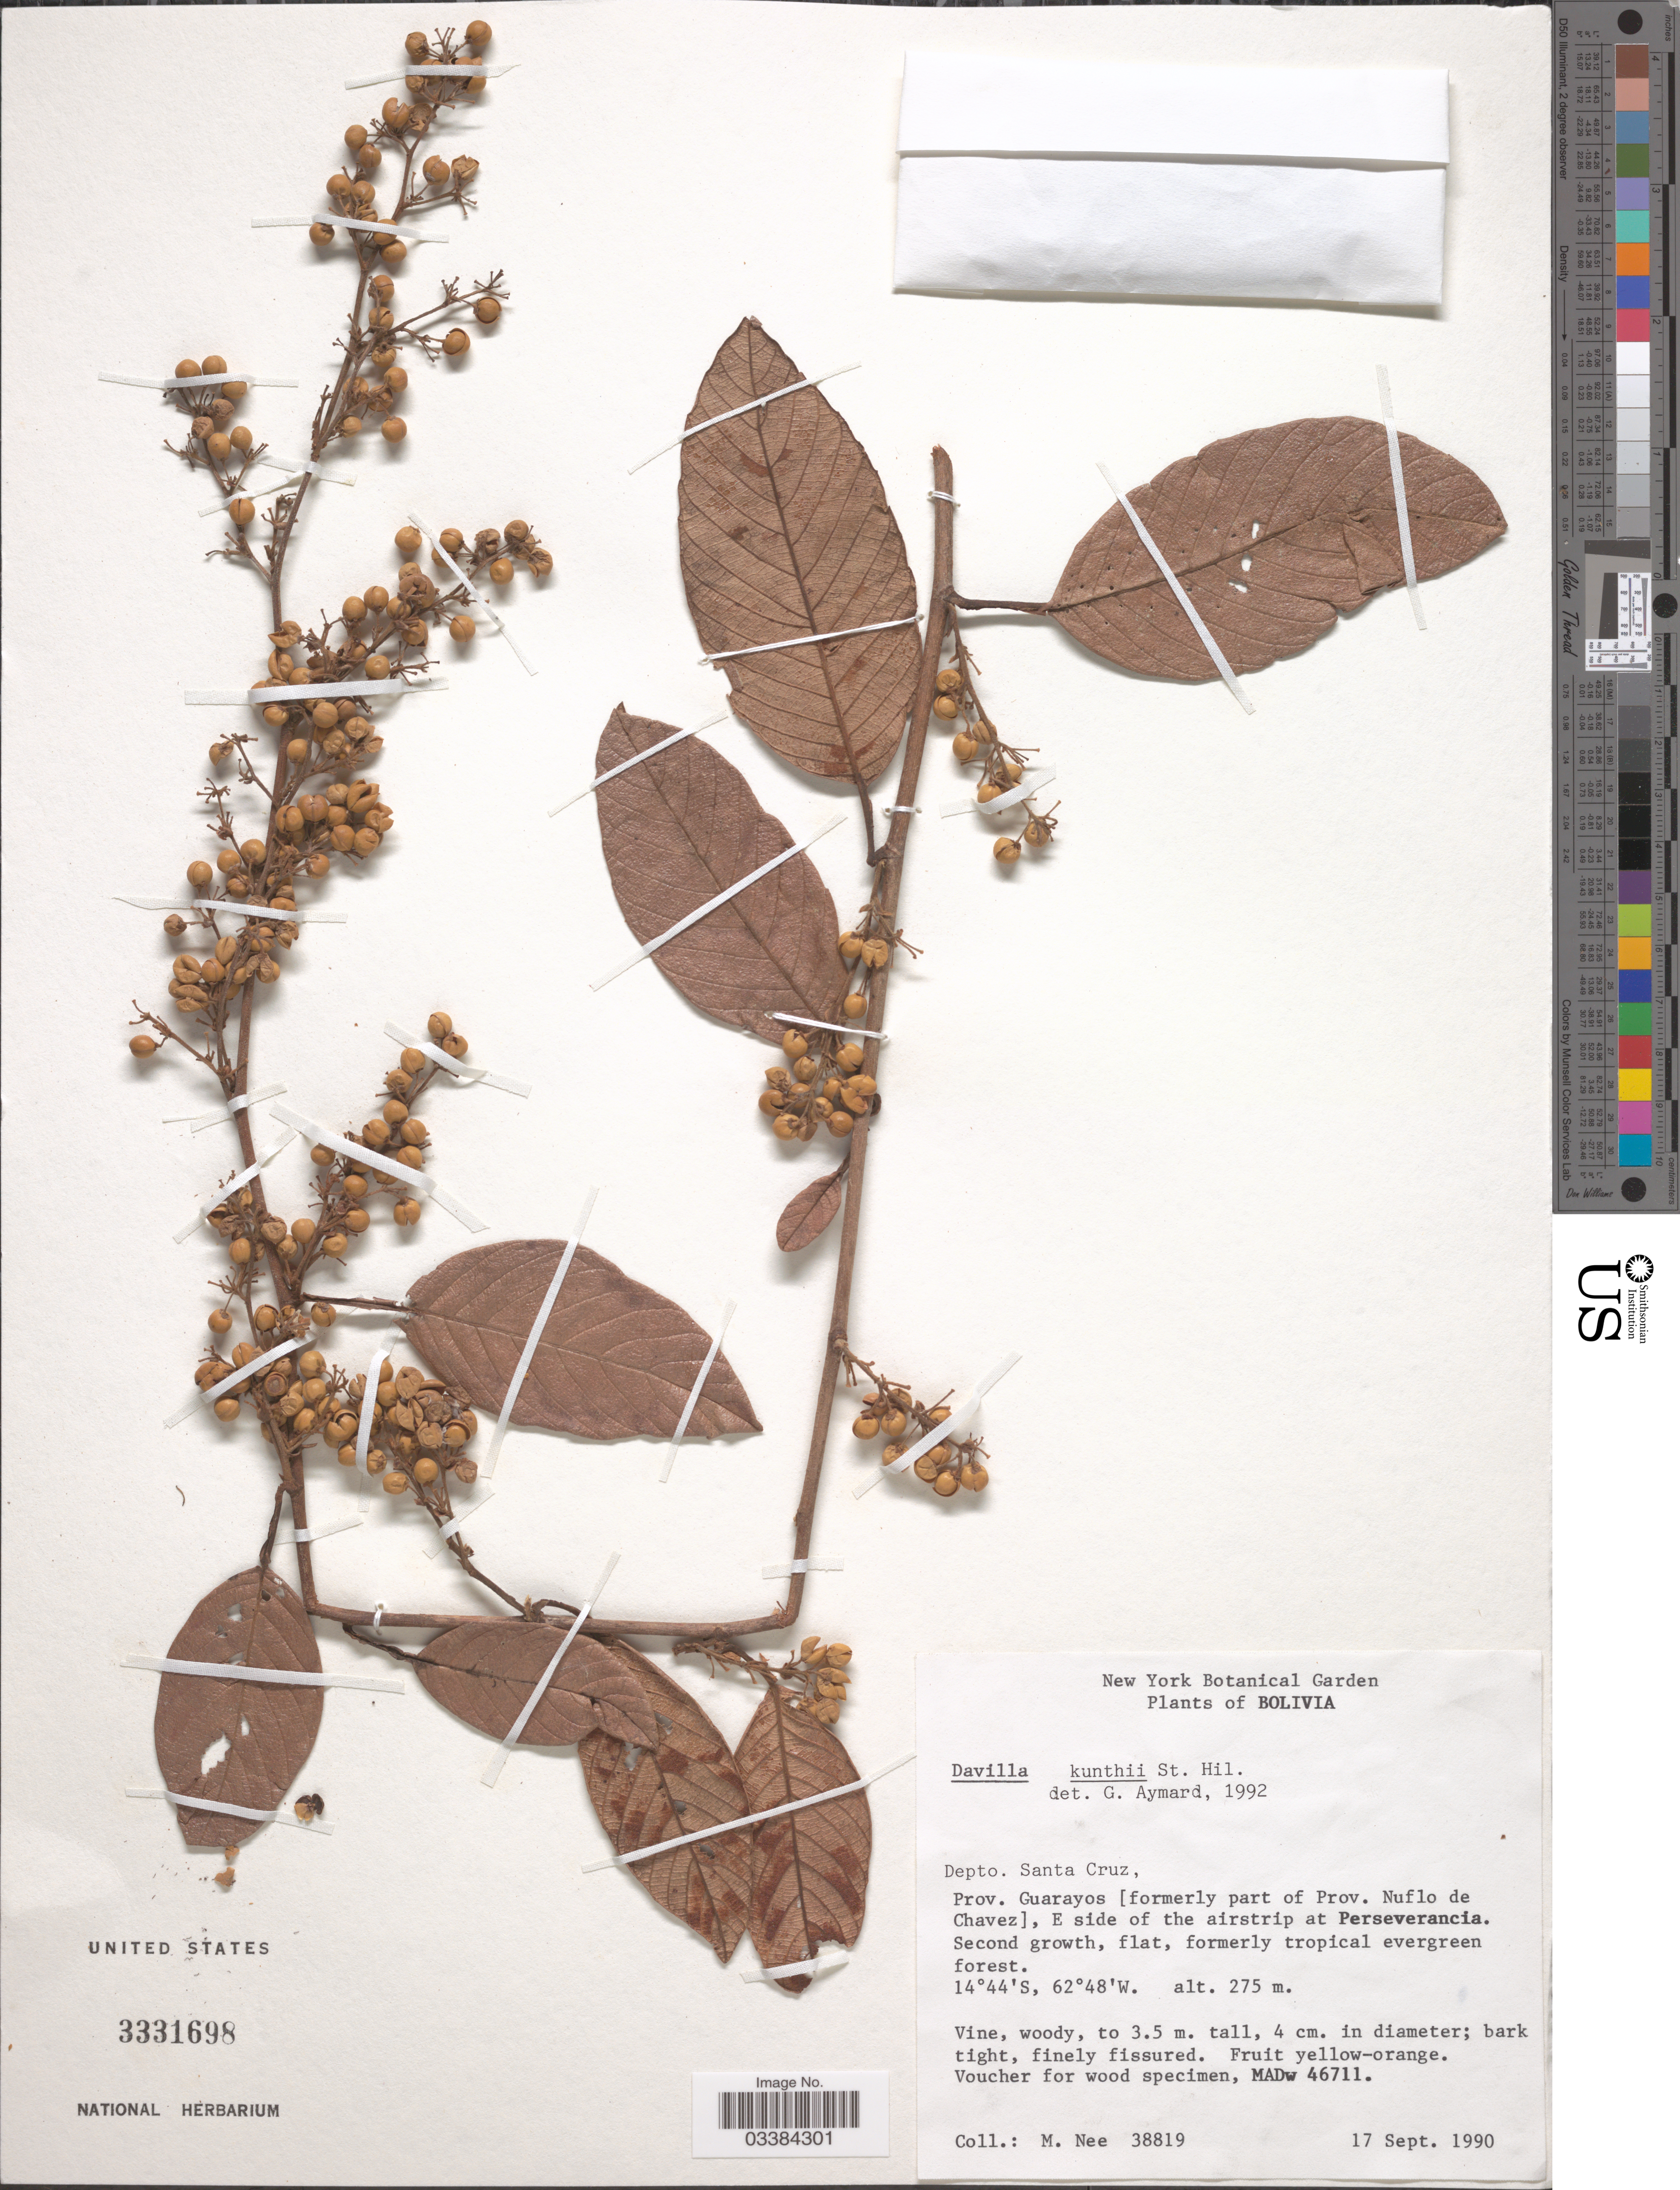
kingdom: Plantae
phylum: Tracheophyta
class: Magnoliopsida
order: Dilleniales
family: Dilleniaceae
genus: Davilla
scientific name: Davilla kunthii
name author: A. St.-Hil.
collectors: M. Nee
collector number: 38819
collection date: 1990-09-17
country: Bolivia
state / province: Santa Cruz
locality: Depto. Santa Cruz, Prov. Guarayos [formerly part of Prov. Nuflo de Chavez], E side of the airstrip at Perseverancia.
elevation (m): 275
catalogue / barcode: US 3331698